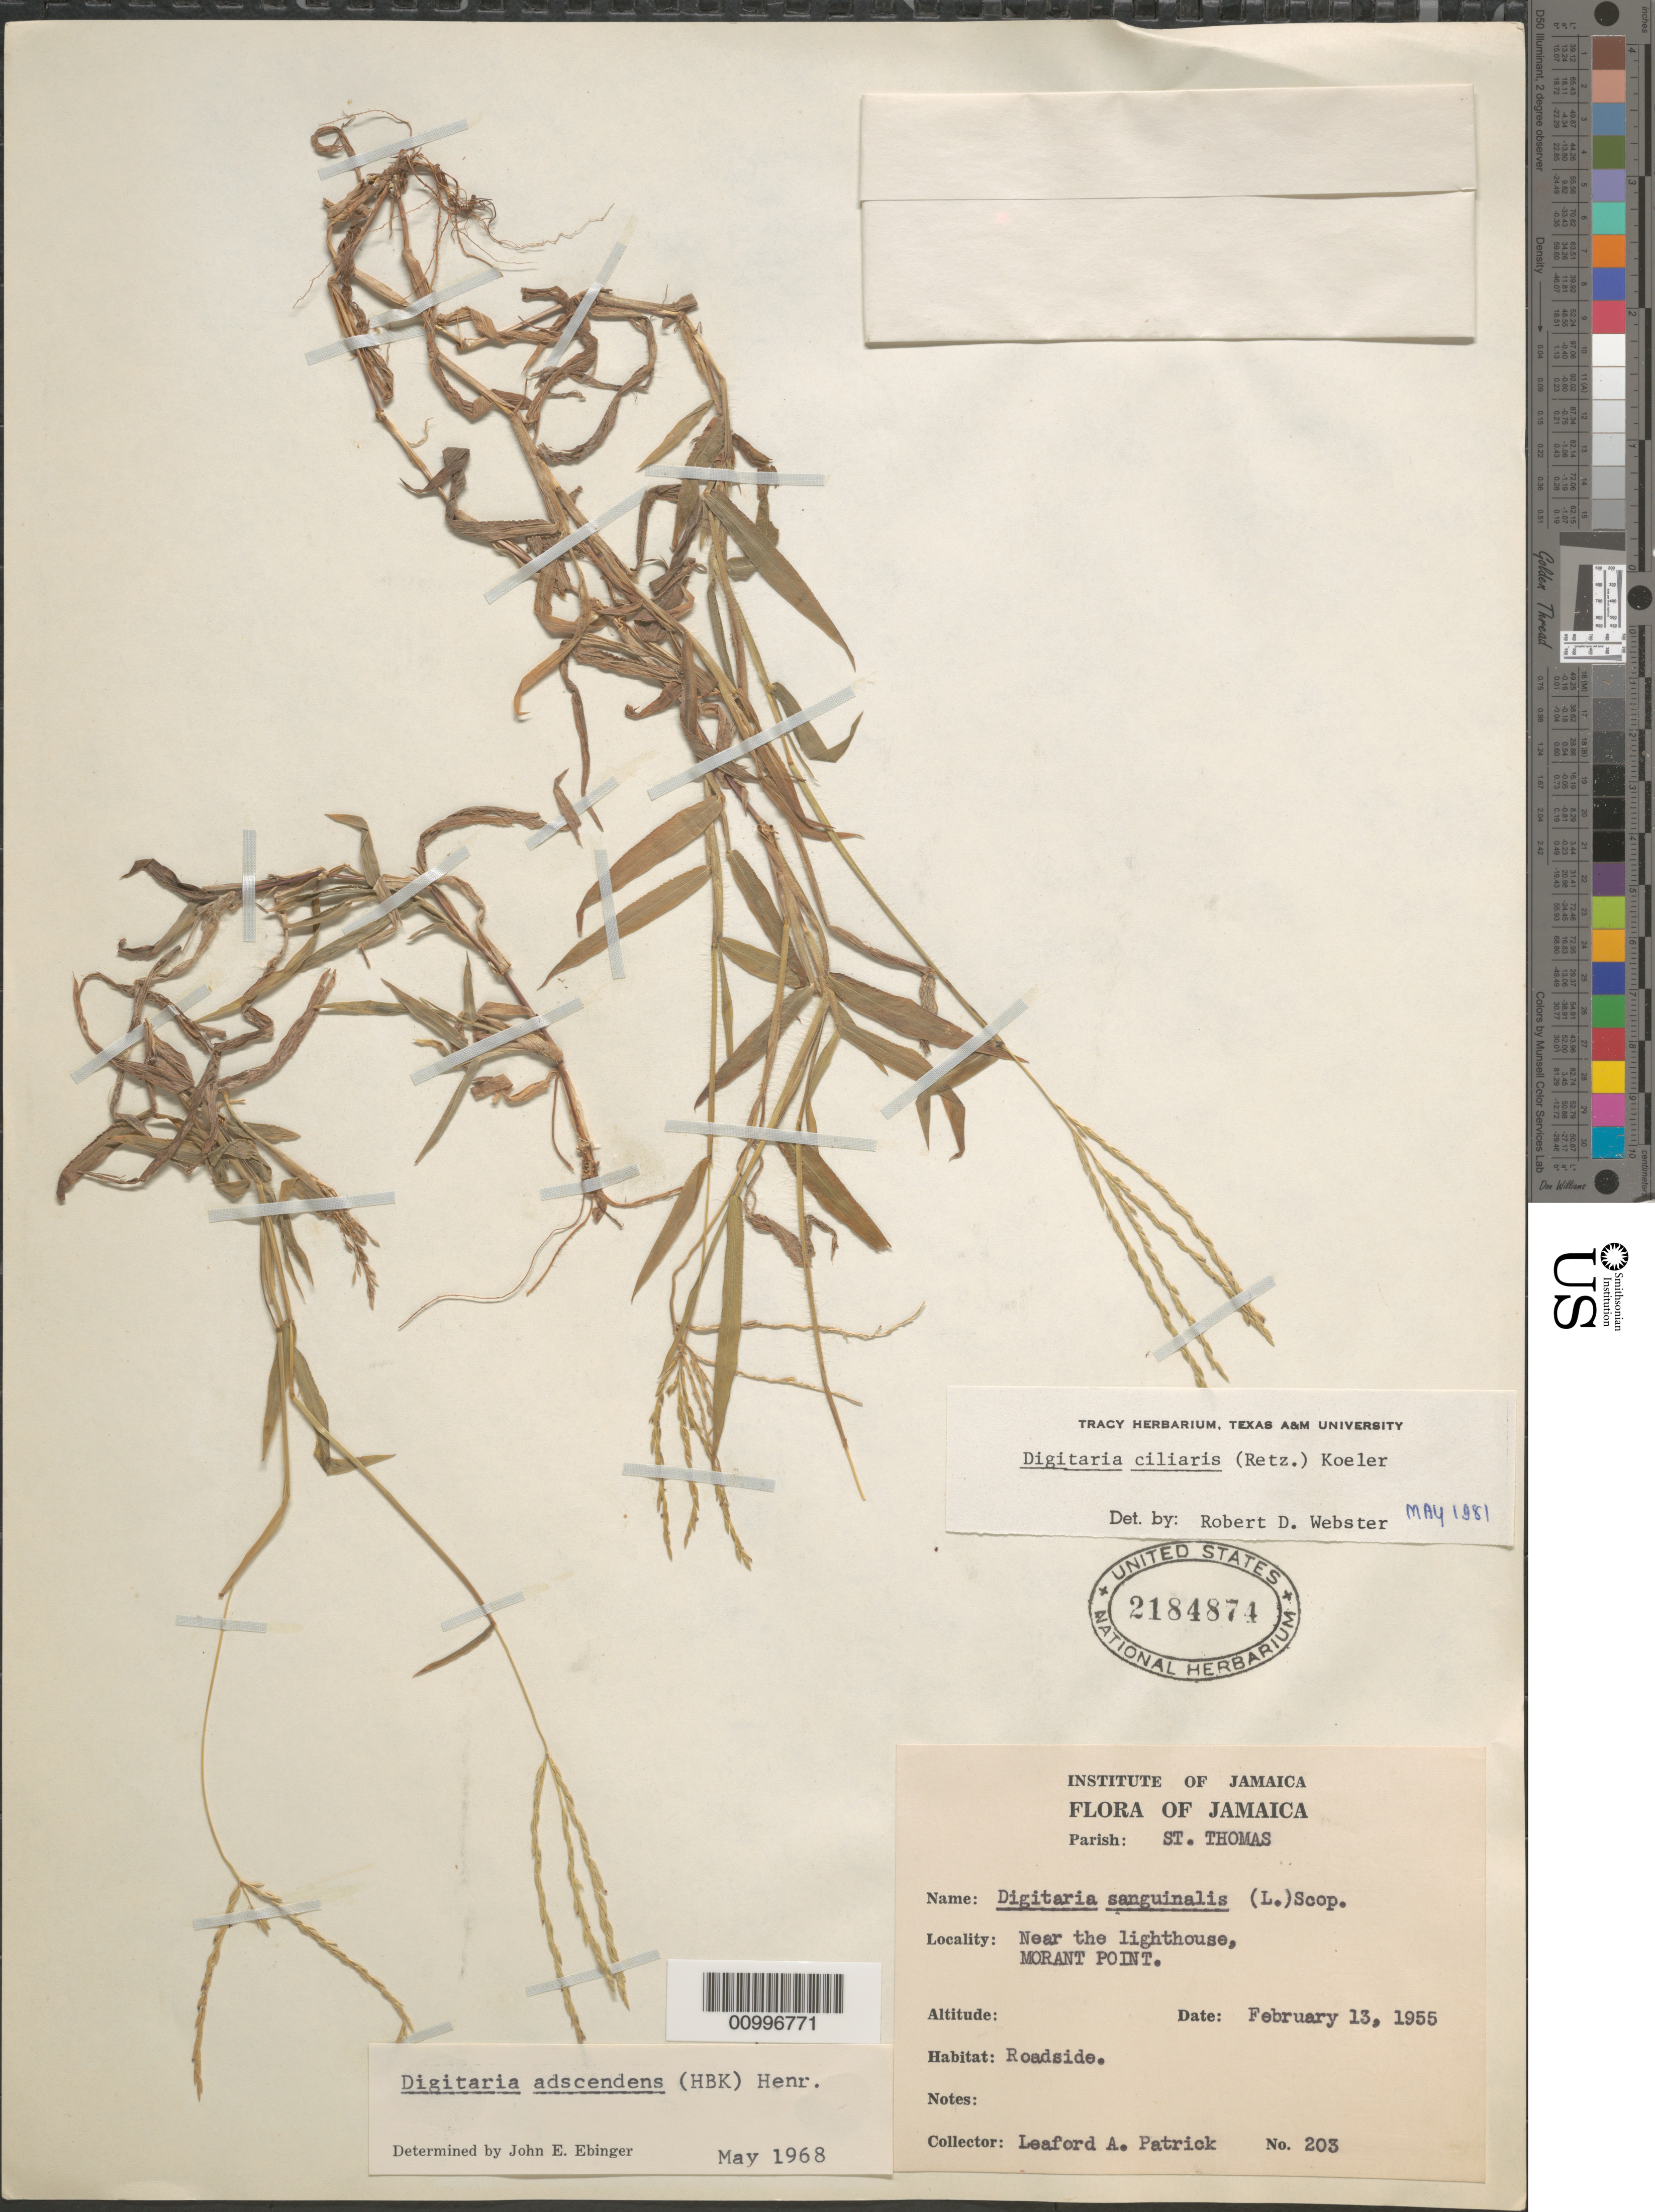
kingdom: Plantae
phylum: Tracheophyta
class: Liliopsida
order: Poales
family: Poaceae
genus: Digitaria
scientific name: Digitaria ciliaris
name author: (Retz.) Koeler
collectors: L. Patrick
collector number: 203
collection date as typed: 13 Feb 1955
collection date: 1955-02-13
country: Jamaica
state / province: Saint James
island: Jamaica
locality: Morant Point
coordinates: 0 N, 0 E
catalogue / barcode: US 2184874